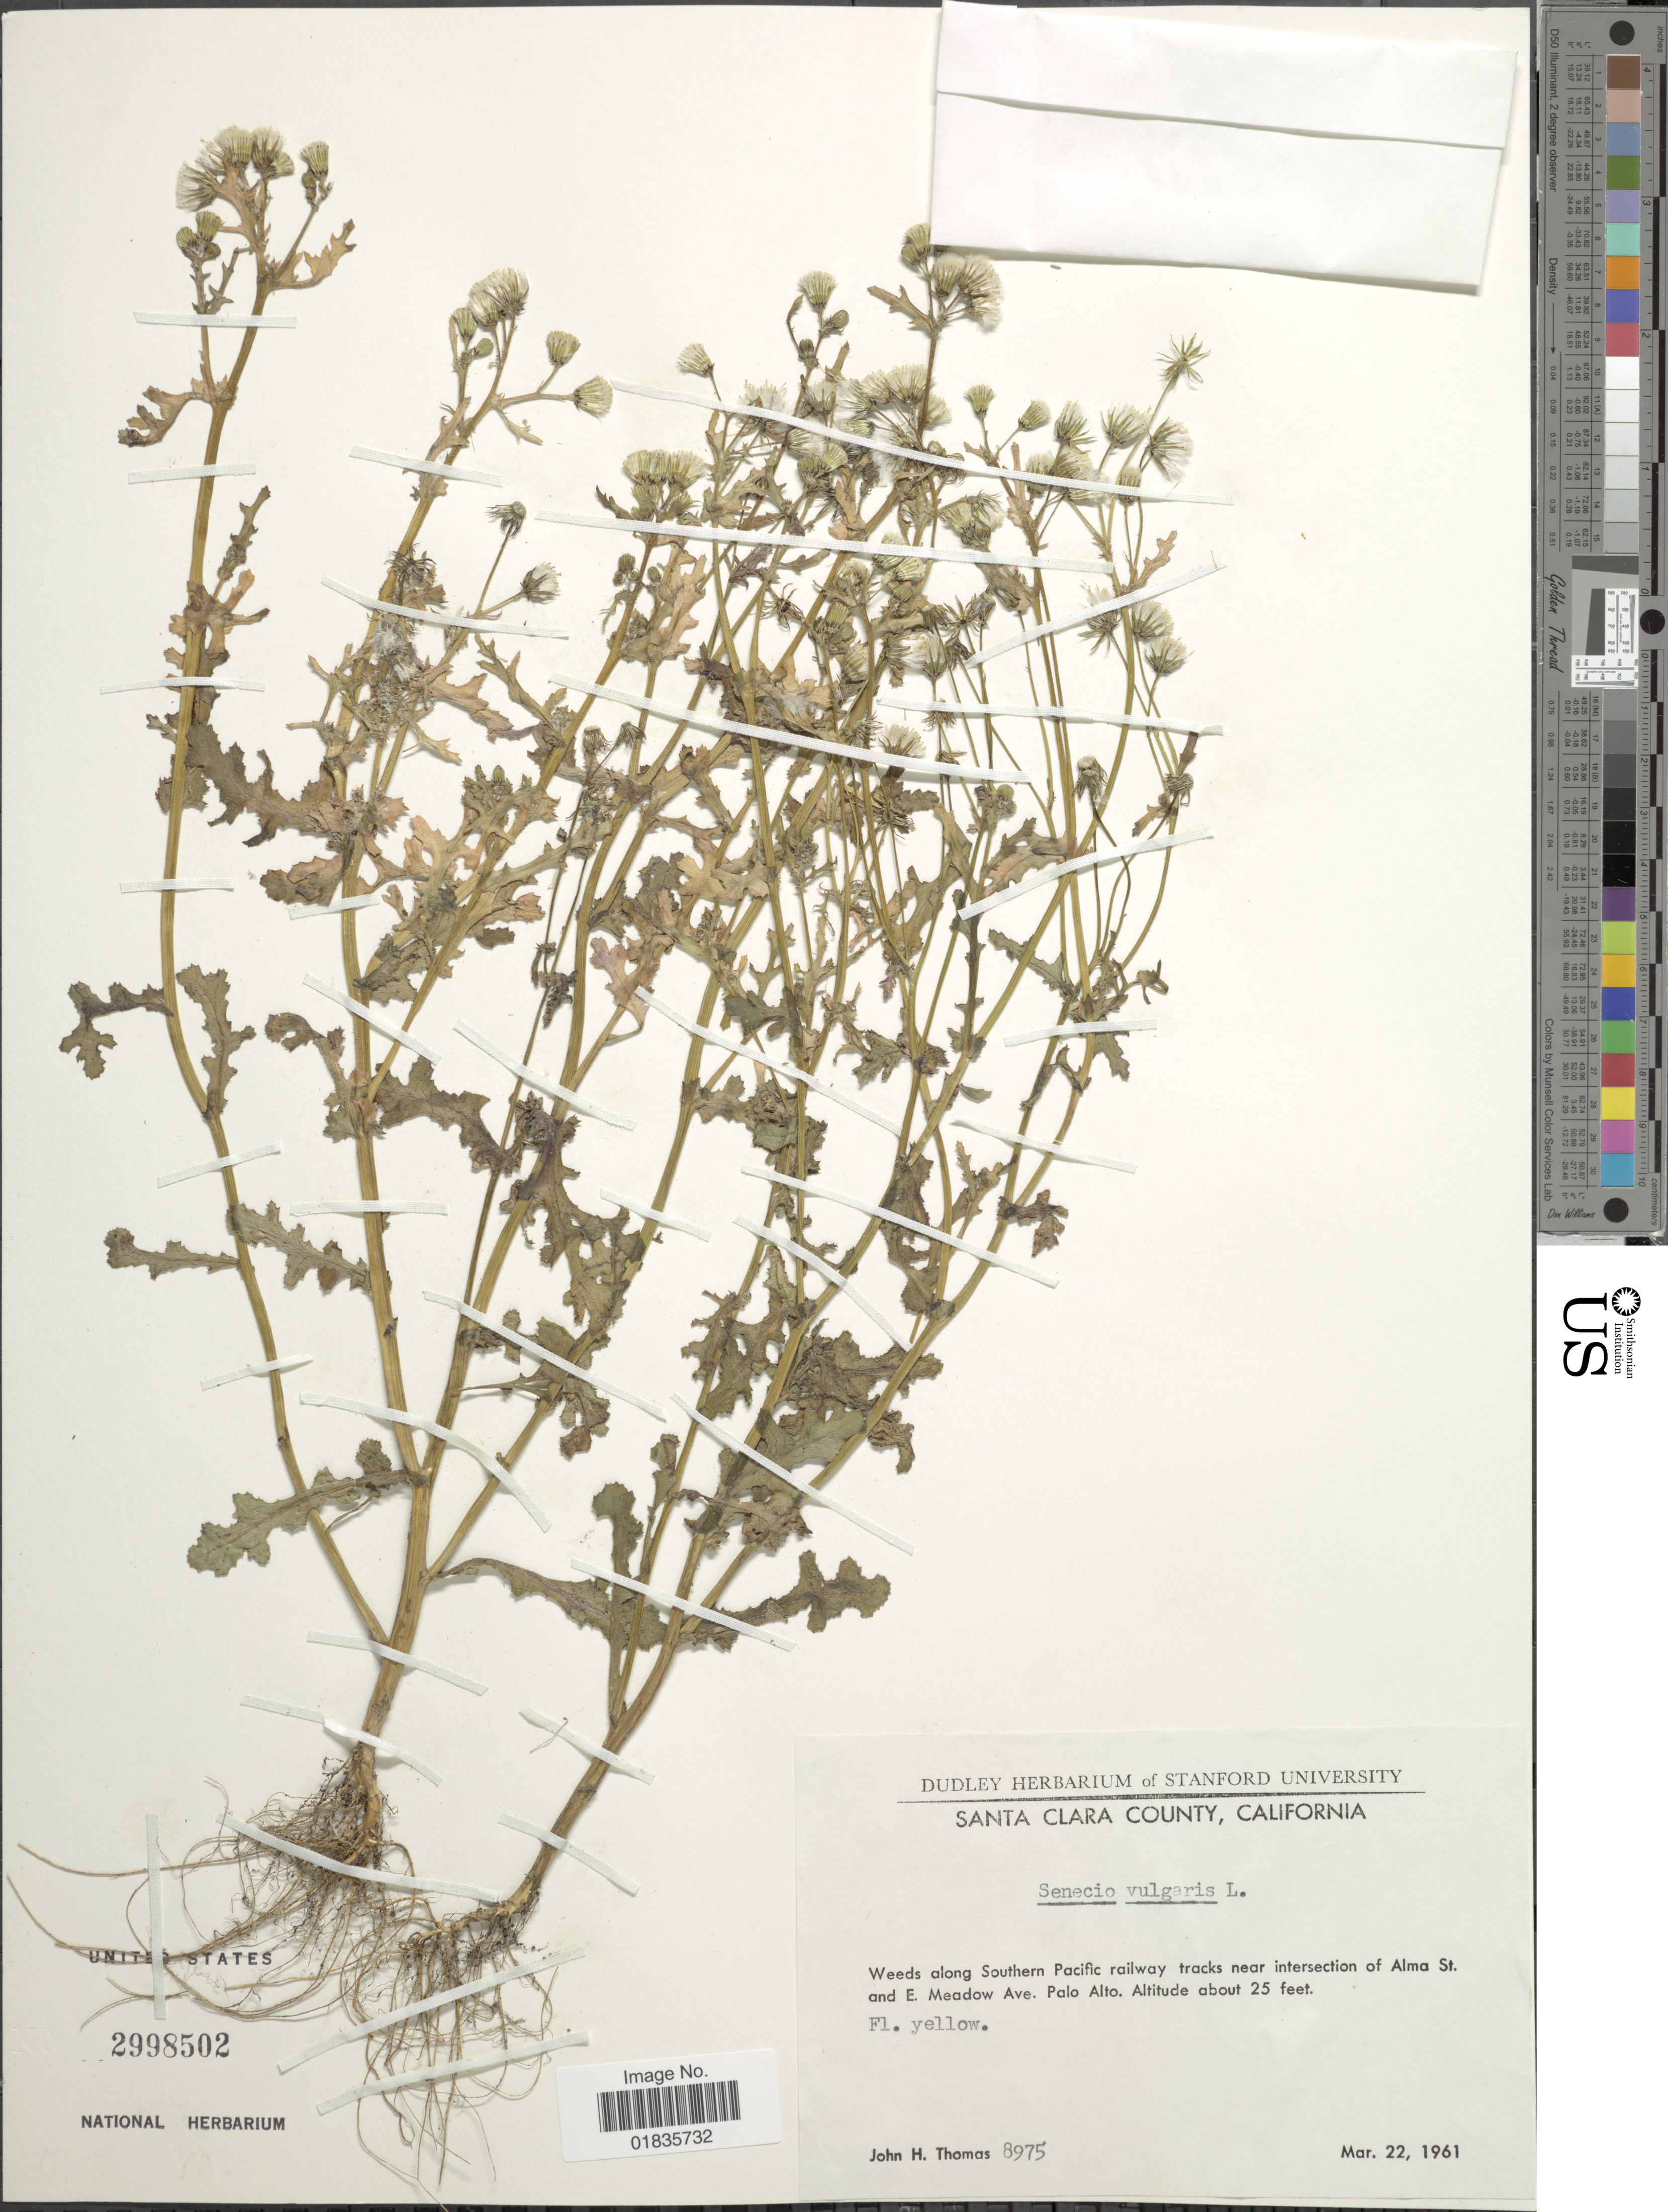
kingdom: Plantae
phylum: Tracheophyta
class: Magnoliopsida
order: Asterales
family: Asteraceae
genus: Senecio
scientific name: Senecio vulgaris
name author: L.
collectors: J. H. Thomas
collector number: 8975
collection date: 1961-03-22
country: United States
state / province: California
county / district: Santa Clara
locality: Santa Clara County, weeds along Southern Pacific railway tracks near intersection of Alma St. and E. Meadow Ave, Palo Alta.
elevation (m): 8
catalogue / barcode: US 2998502